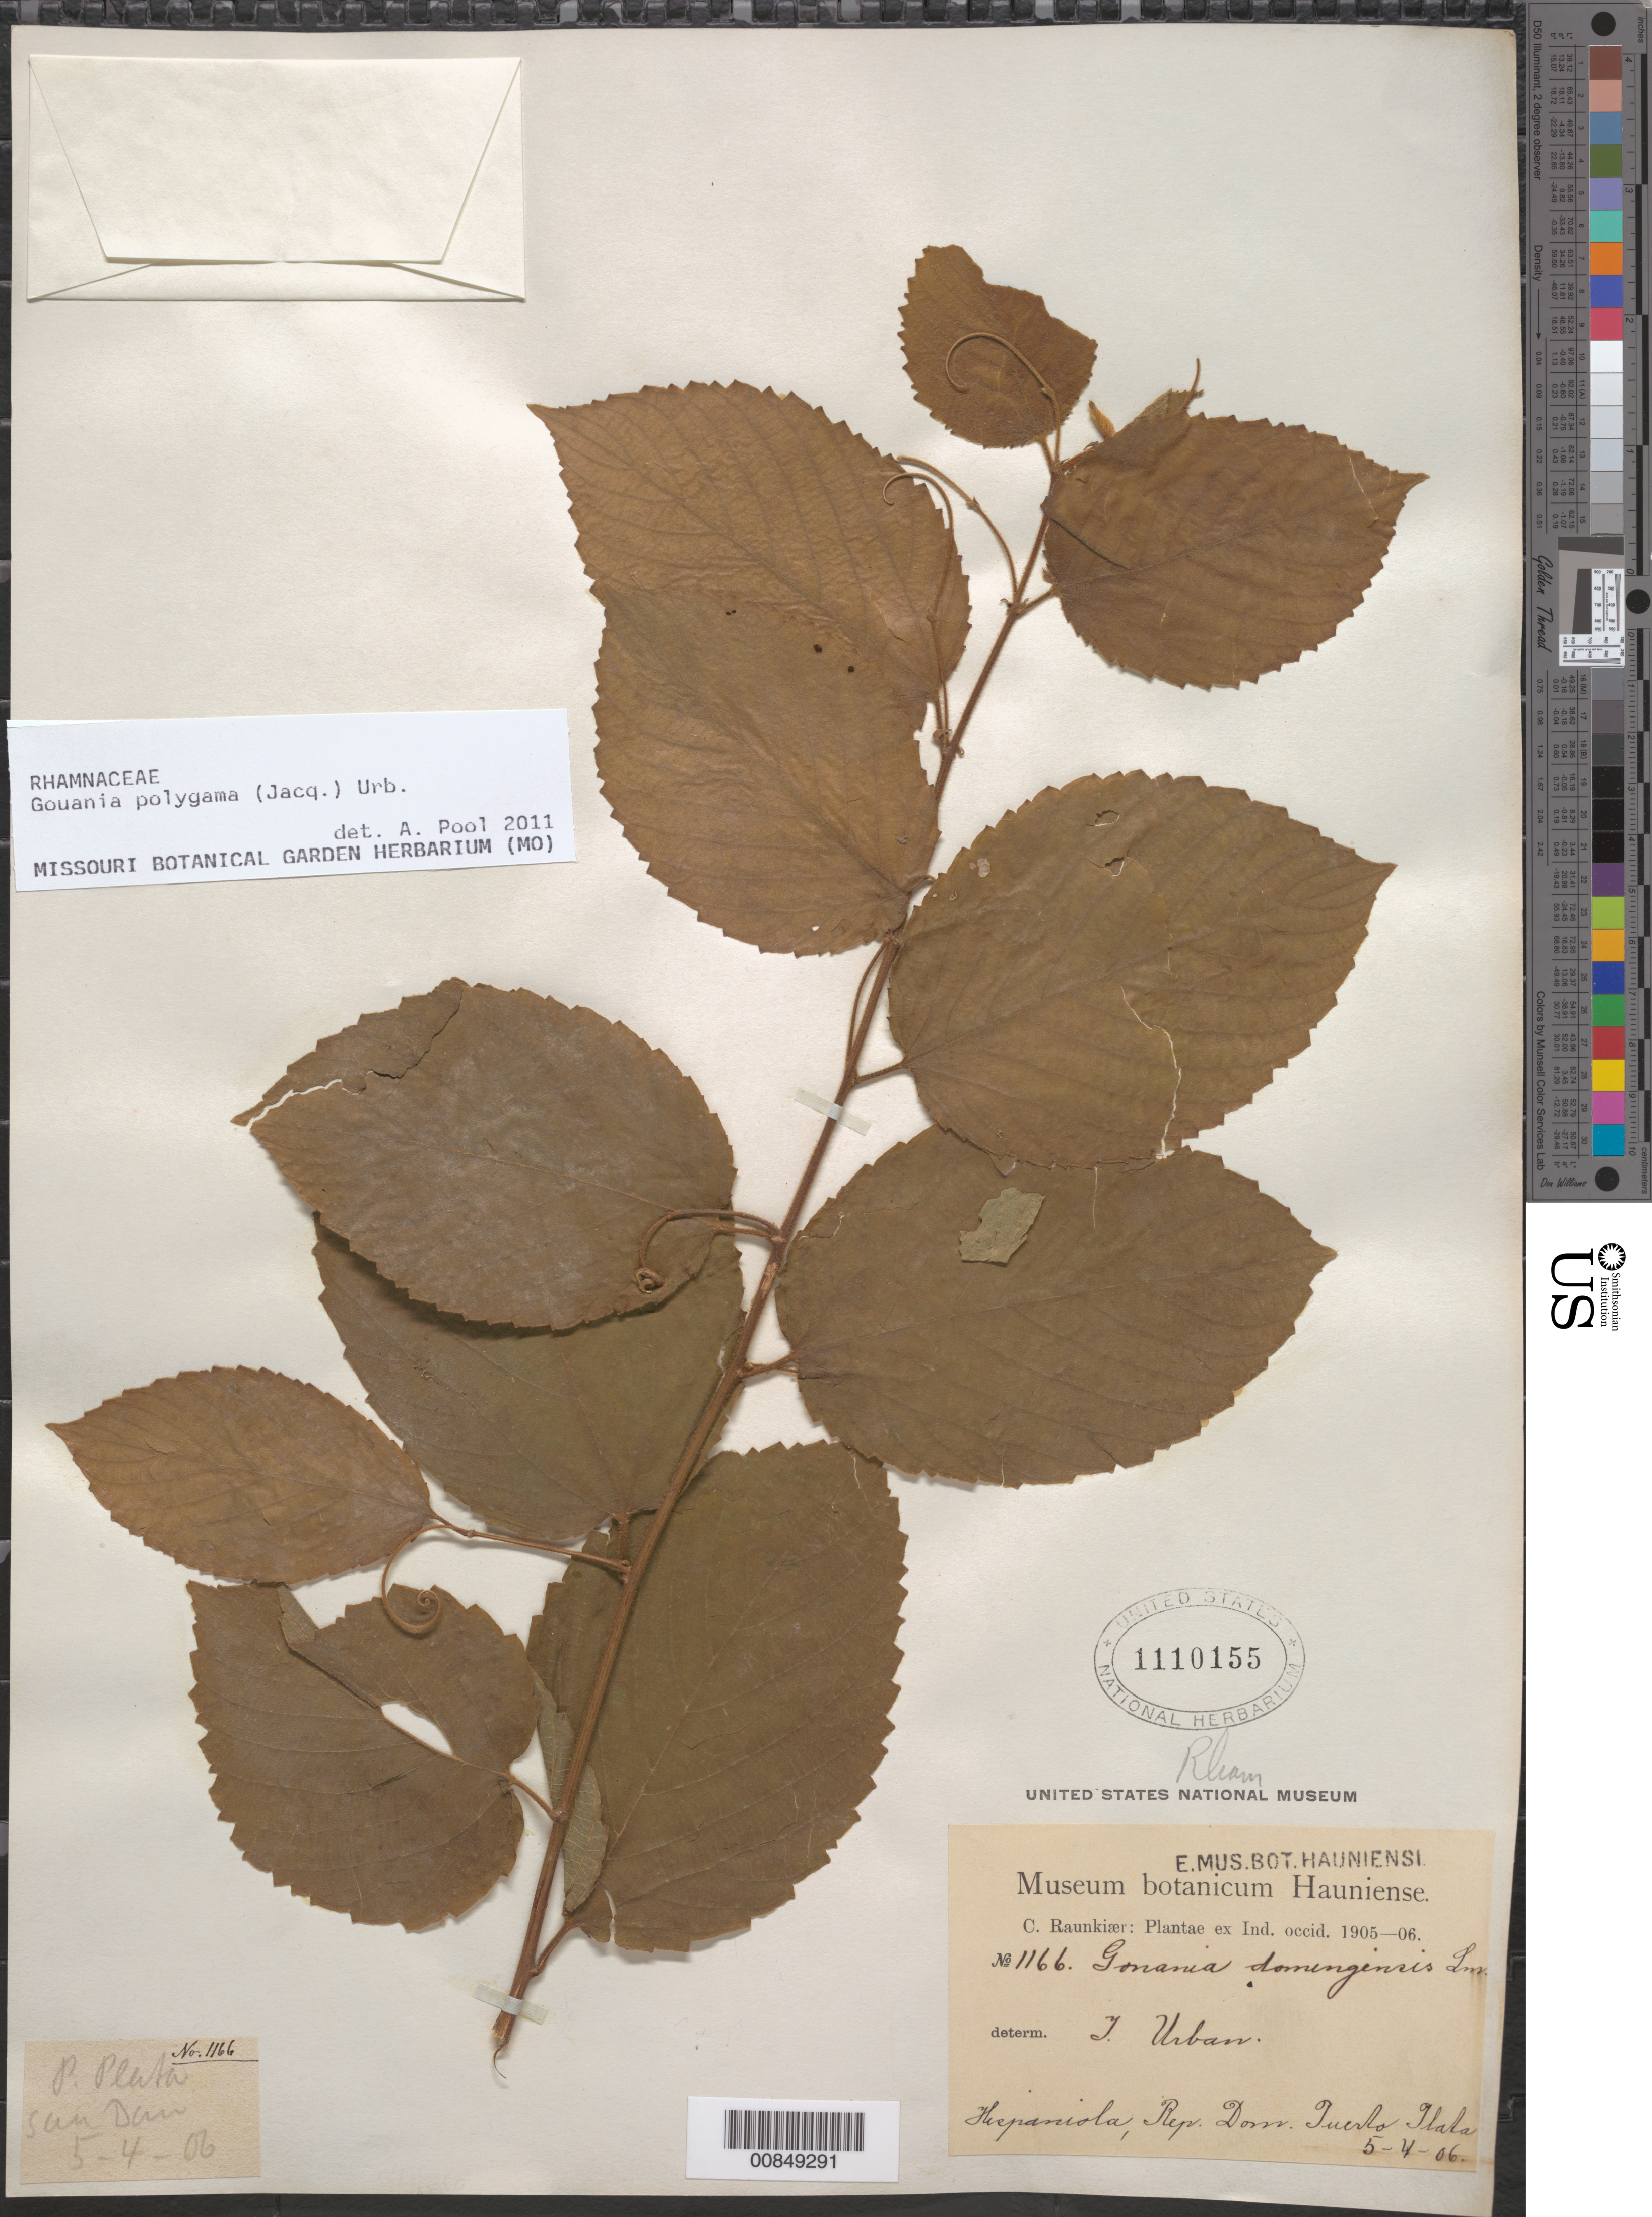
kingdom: Plantae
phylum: Tracheophyta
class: Magnoliopsida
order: Rosales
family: Rhamnaceae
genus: Gouania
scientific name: Gouania polygama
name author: (Jacq.) Urb.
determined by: Pool, A., (MO), Missouri Botanical Garden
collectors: C. C. Raunkiaer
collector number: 1166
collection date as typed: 05 Apr 1906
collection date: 1906-04-05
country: Dominican Republic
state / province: Puerto Plata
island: Hispaniola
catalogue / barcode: US 1110155